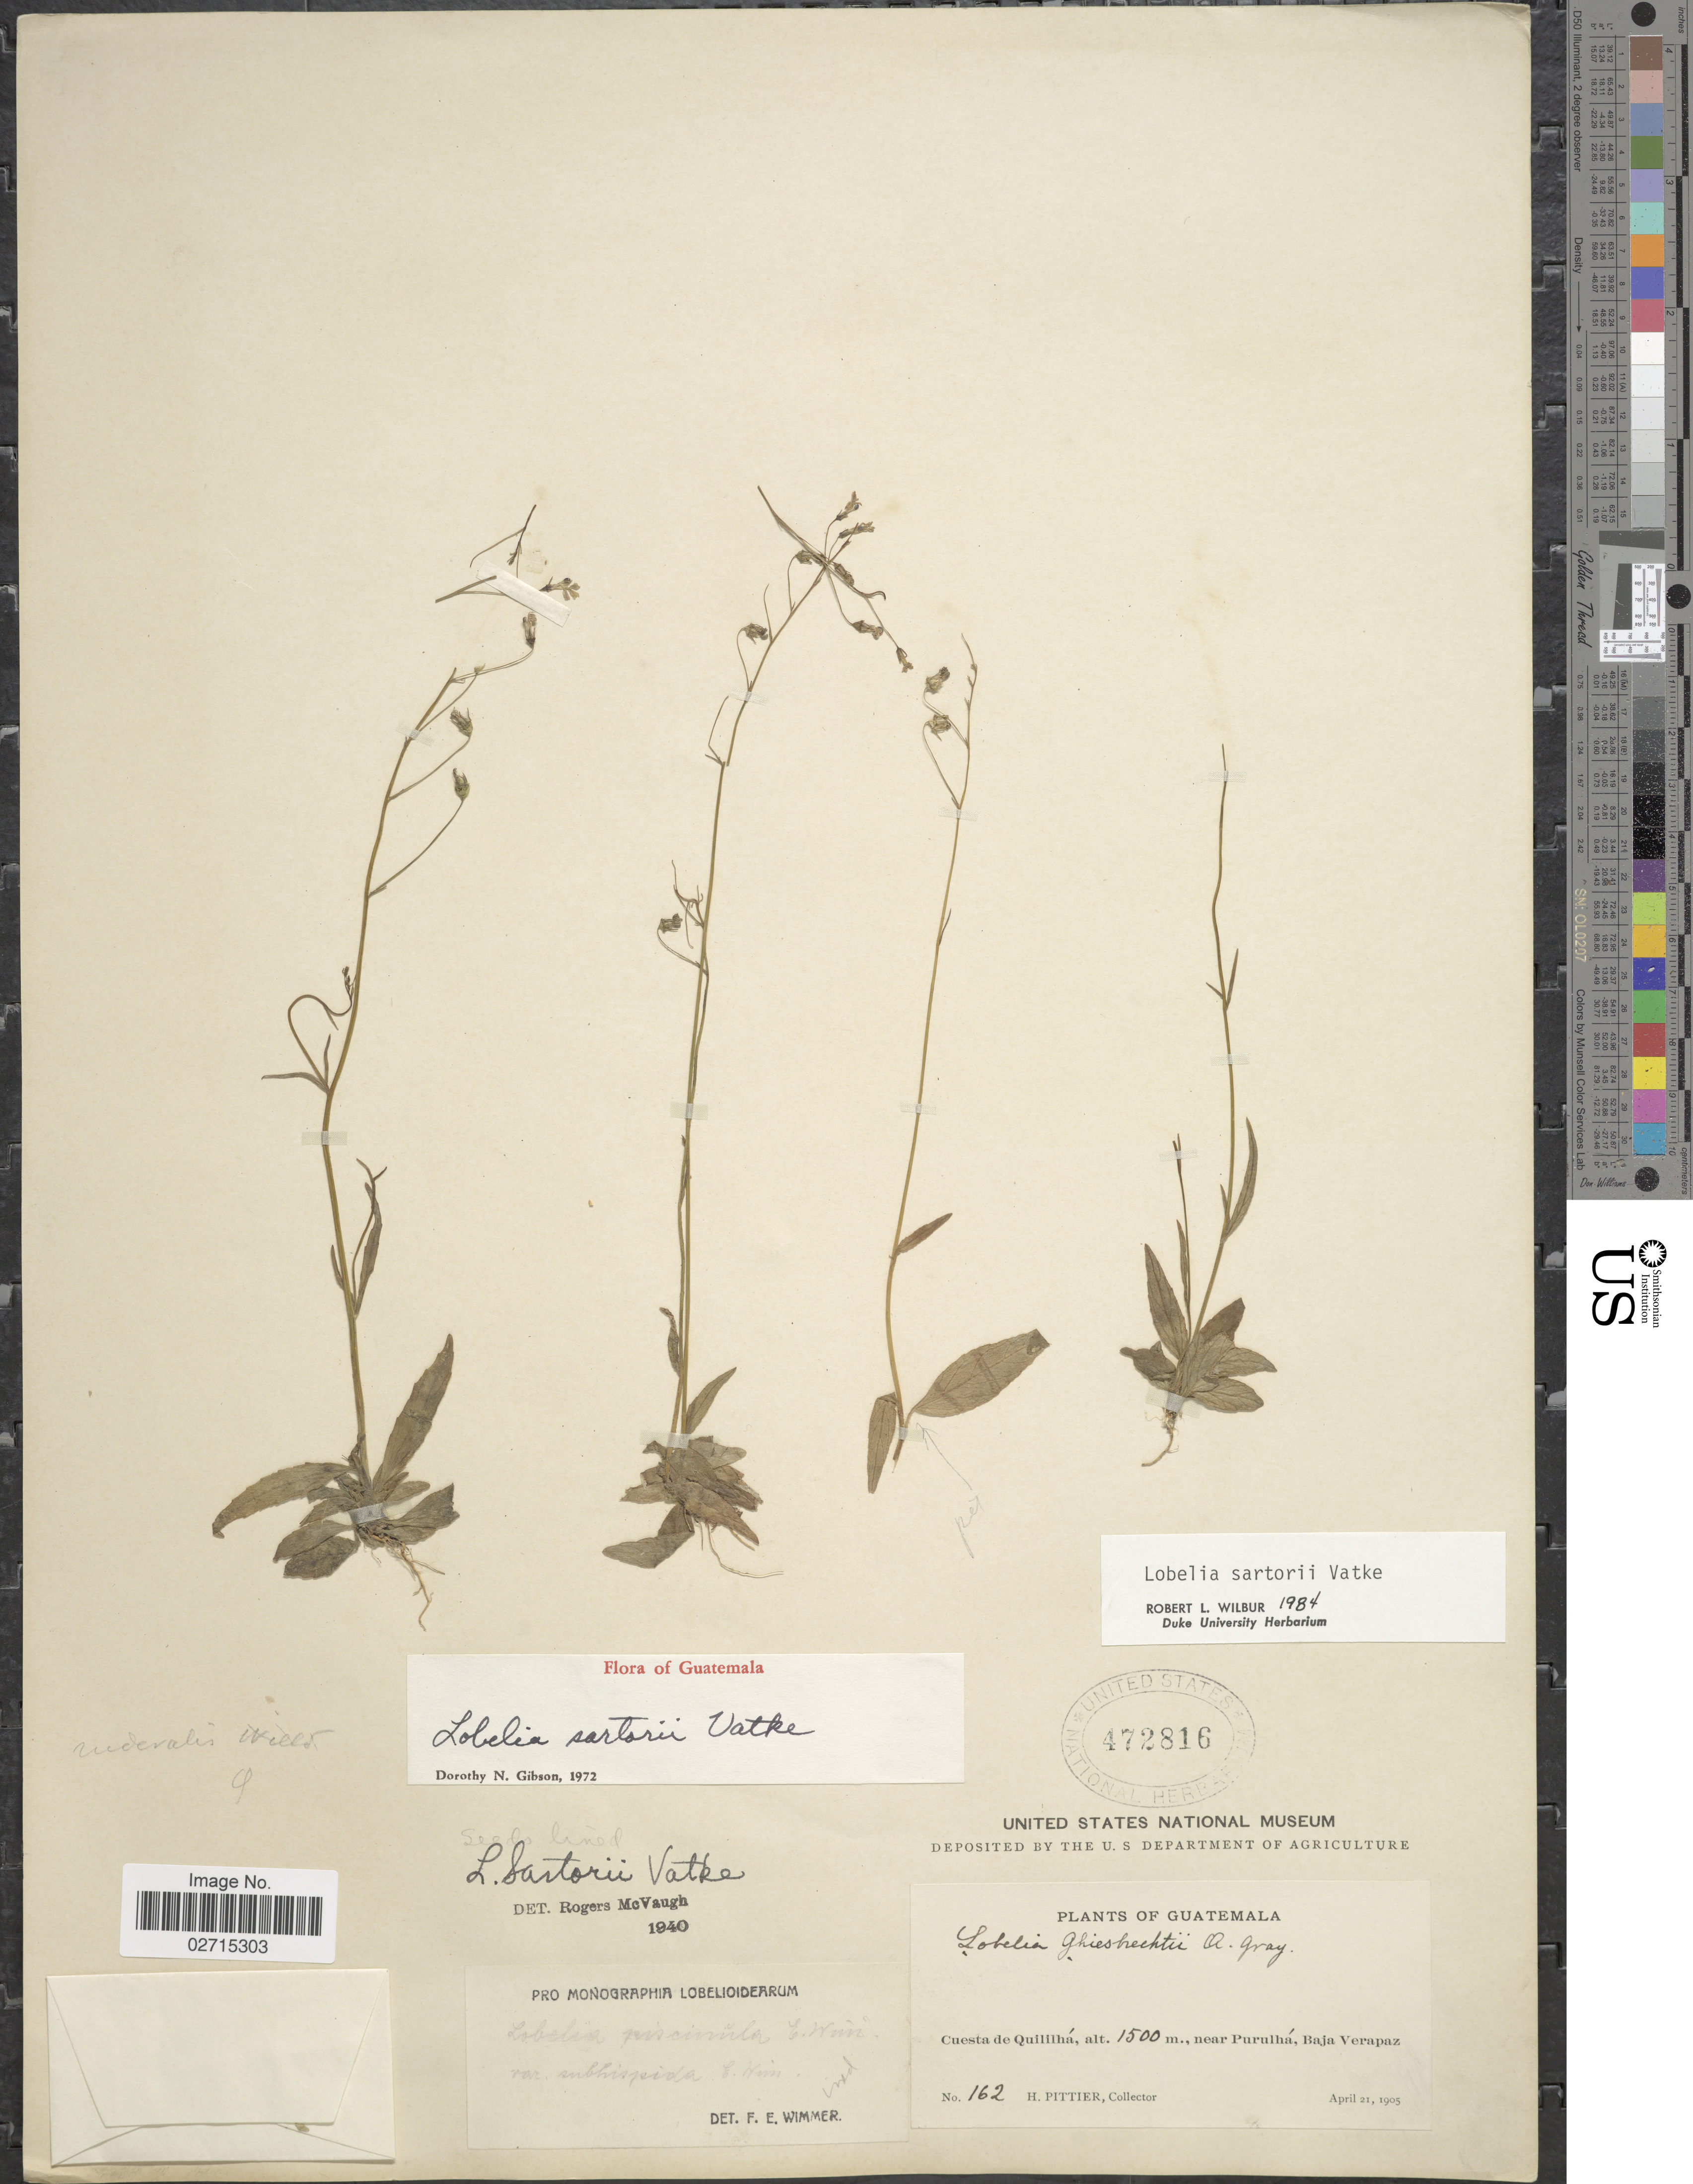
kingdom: Plantae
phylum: Tracheophyta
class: Magnoliopsida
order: Asterales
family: Campanulaceae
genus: Lobelia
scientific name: Lobelia sartorii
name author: Vatke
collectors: H. F. Pittier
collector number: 162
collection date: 1905-04-21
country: Guatemala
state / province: Baja Verapaz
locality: Cuesta de Quililhá., near Purulhá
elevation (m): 1500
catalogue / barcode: US 472816